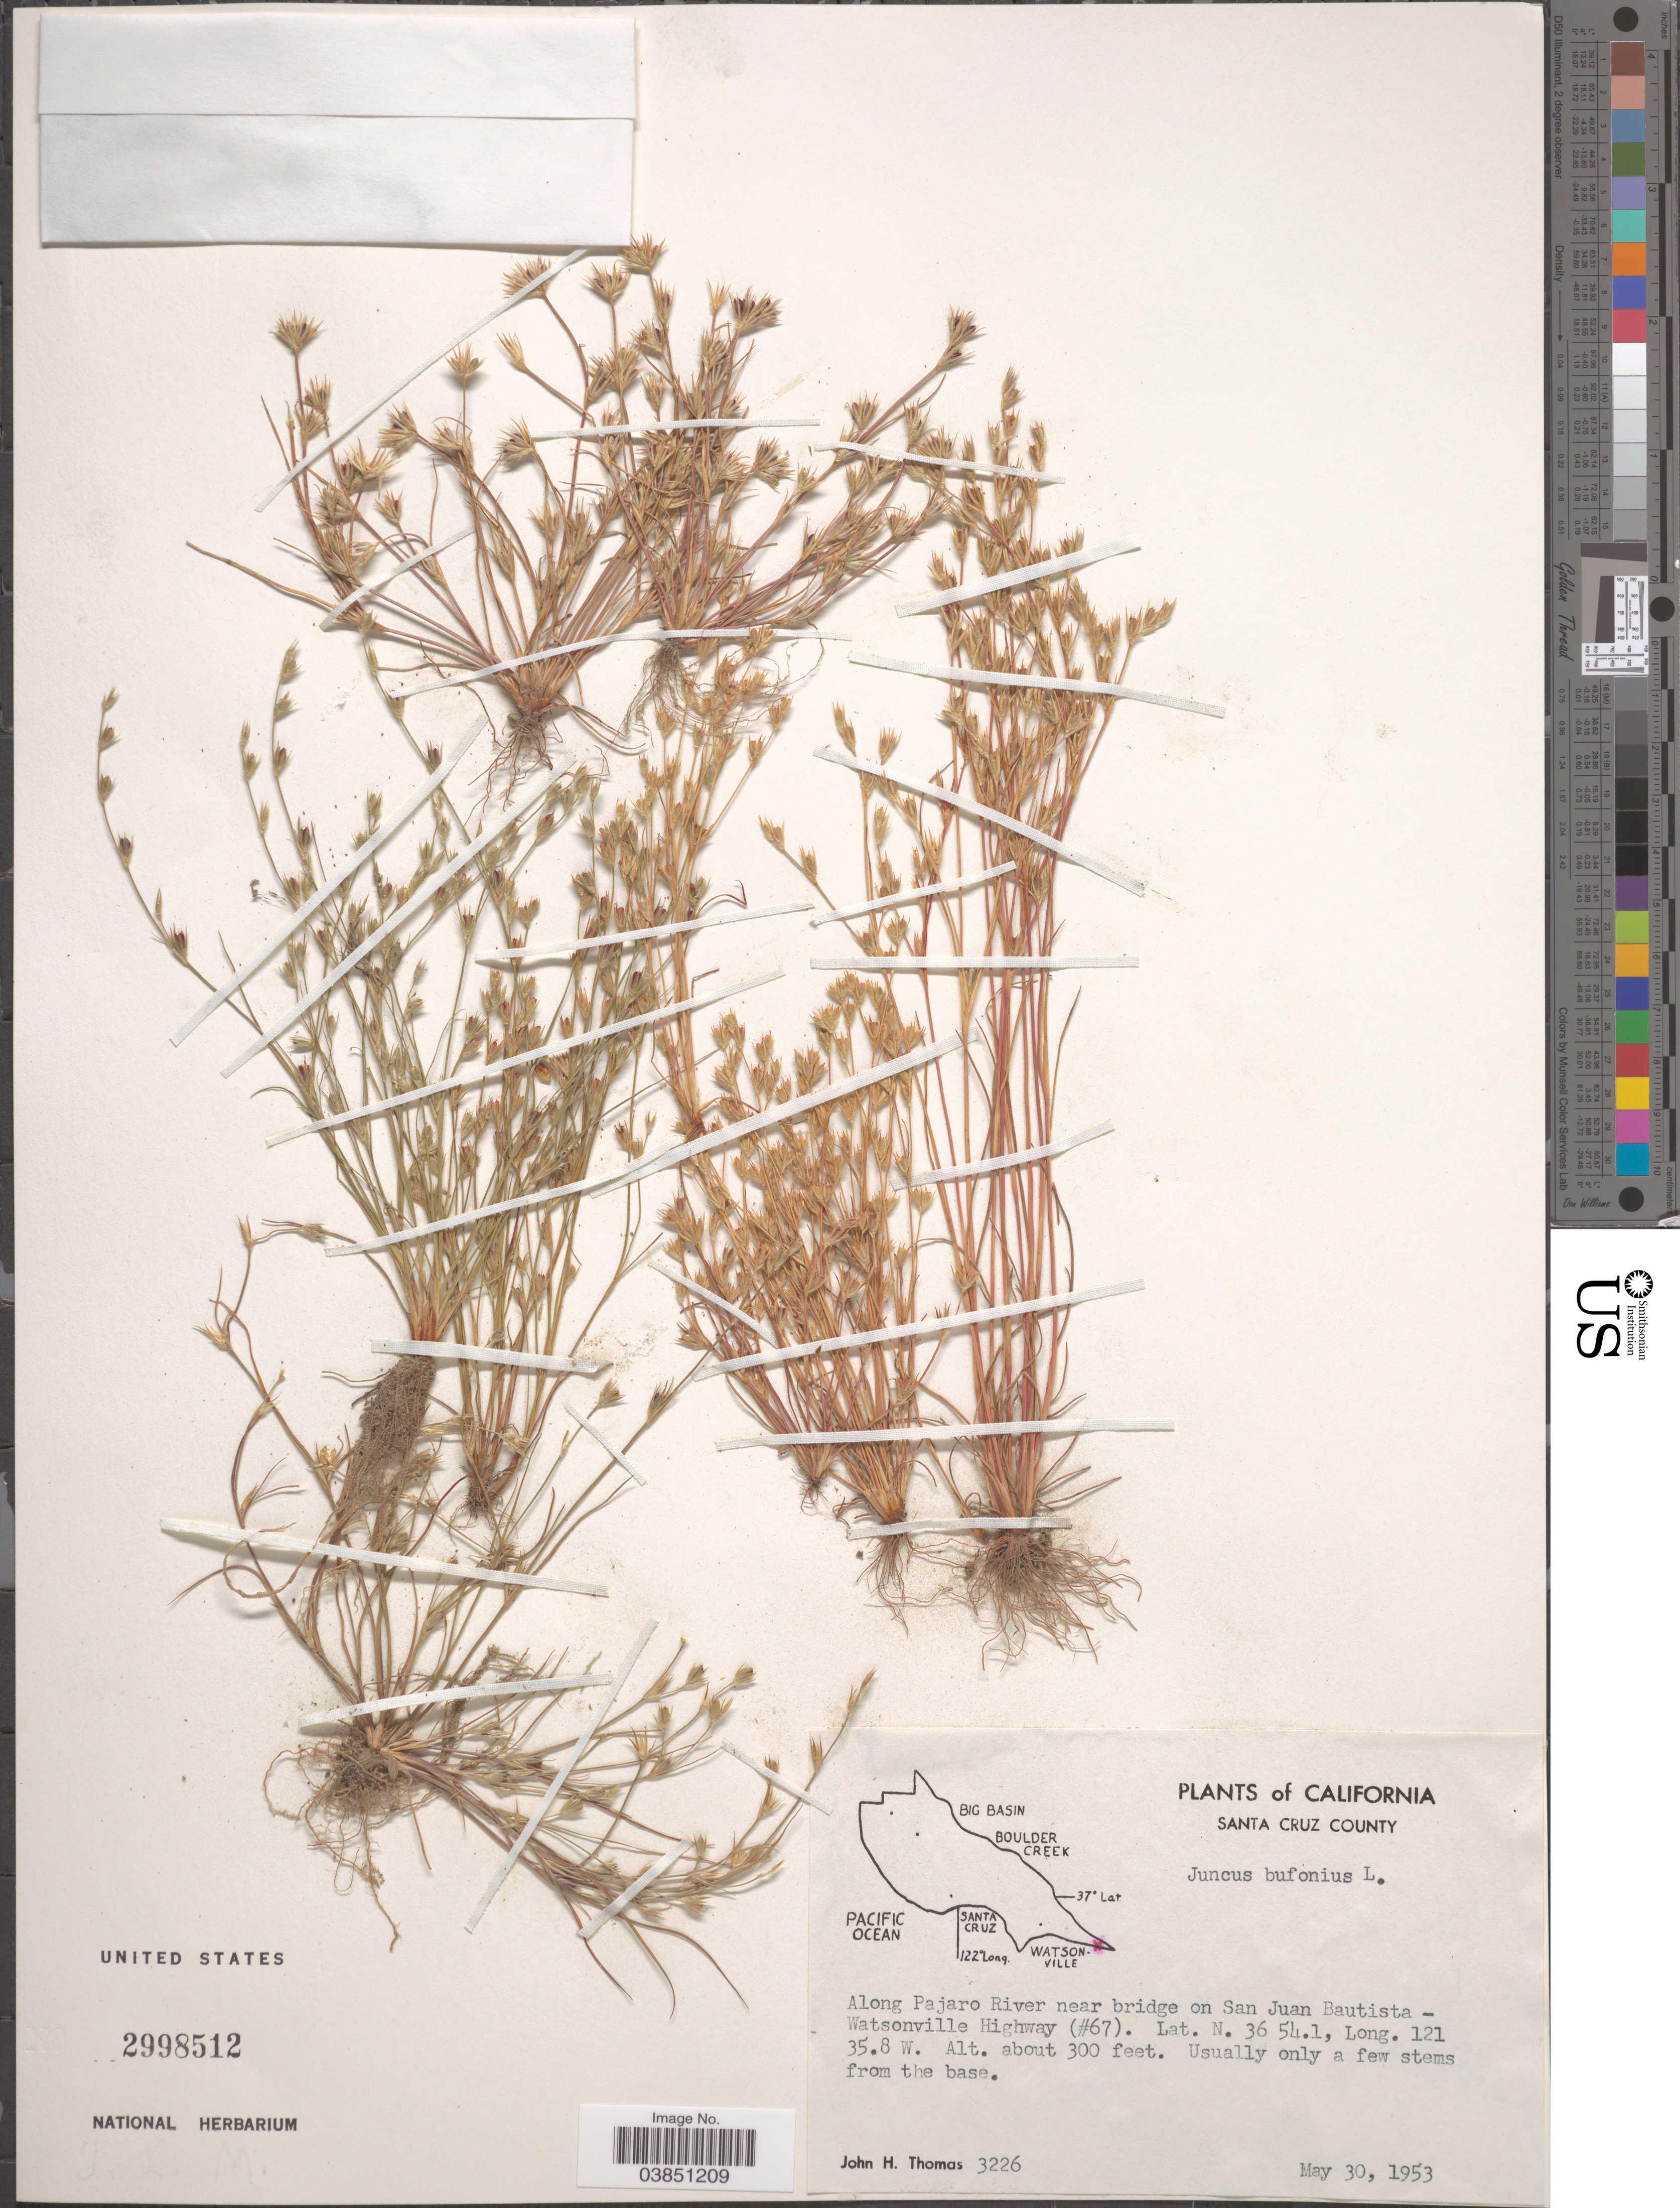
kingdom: Plantae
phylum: Tracheophyta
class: Liliopsida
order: Poales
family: Juncaceae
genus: Juncus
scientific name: Juncus bufonius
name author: L.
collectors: J. H. Thomas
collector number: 3226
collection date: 1953-05-30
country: United States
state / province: California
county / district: Santa Cruz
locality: Santa Cruz County. Along Pajaro River near bridge on San Juan Bautista- Watsonville Highway (#67).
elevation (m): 91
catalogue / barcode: US 2998512